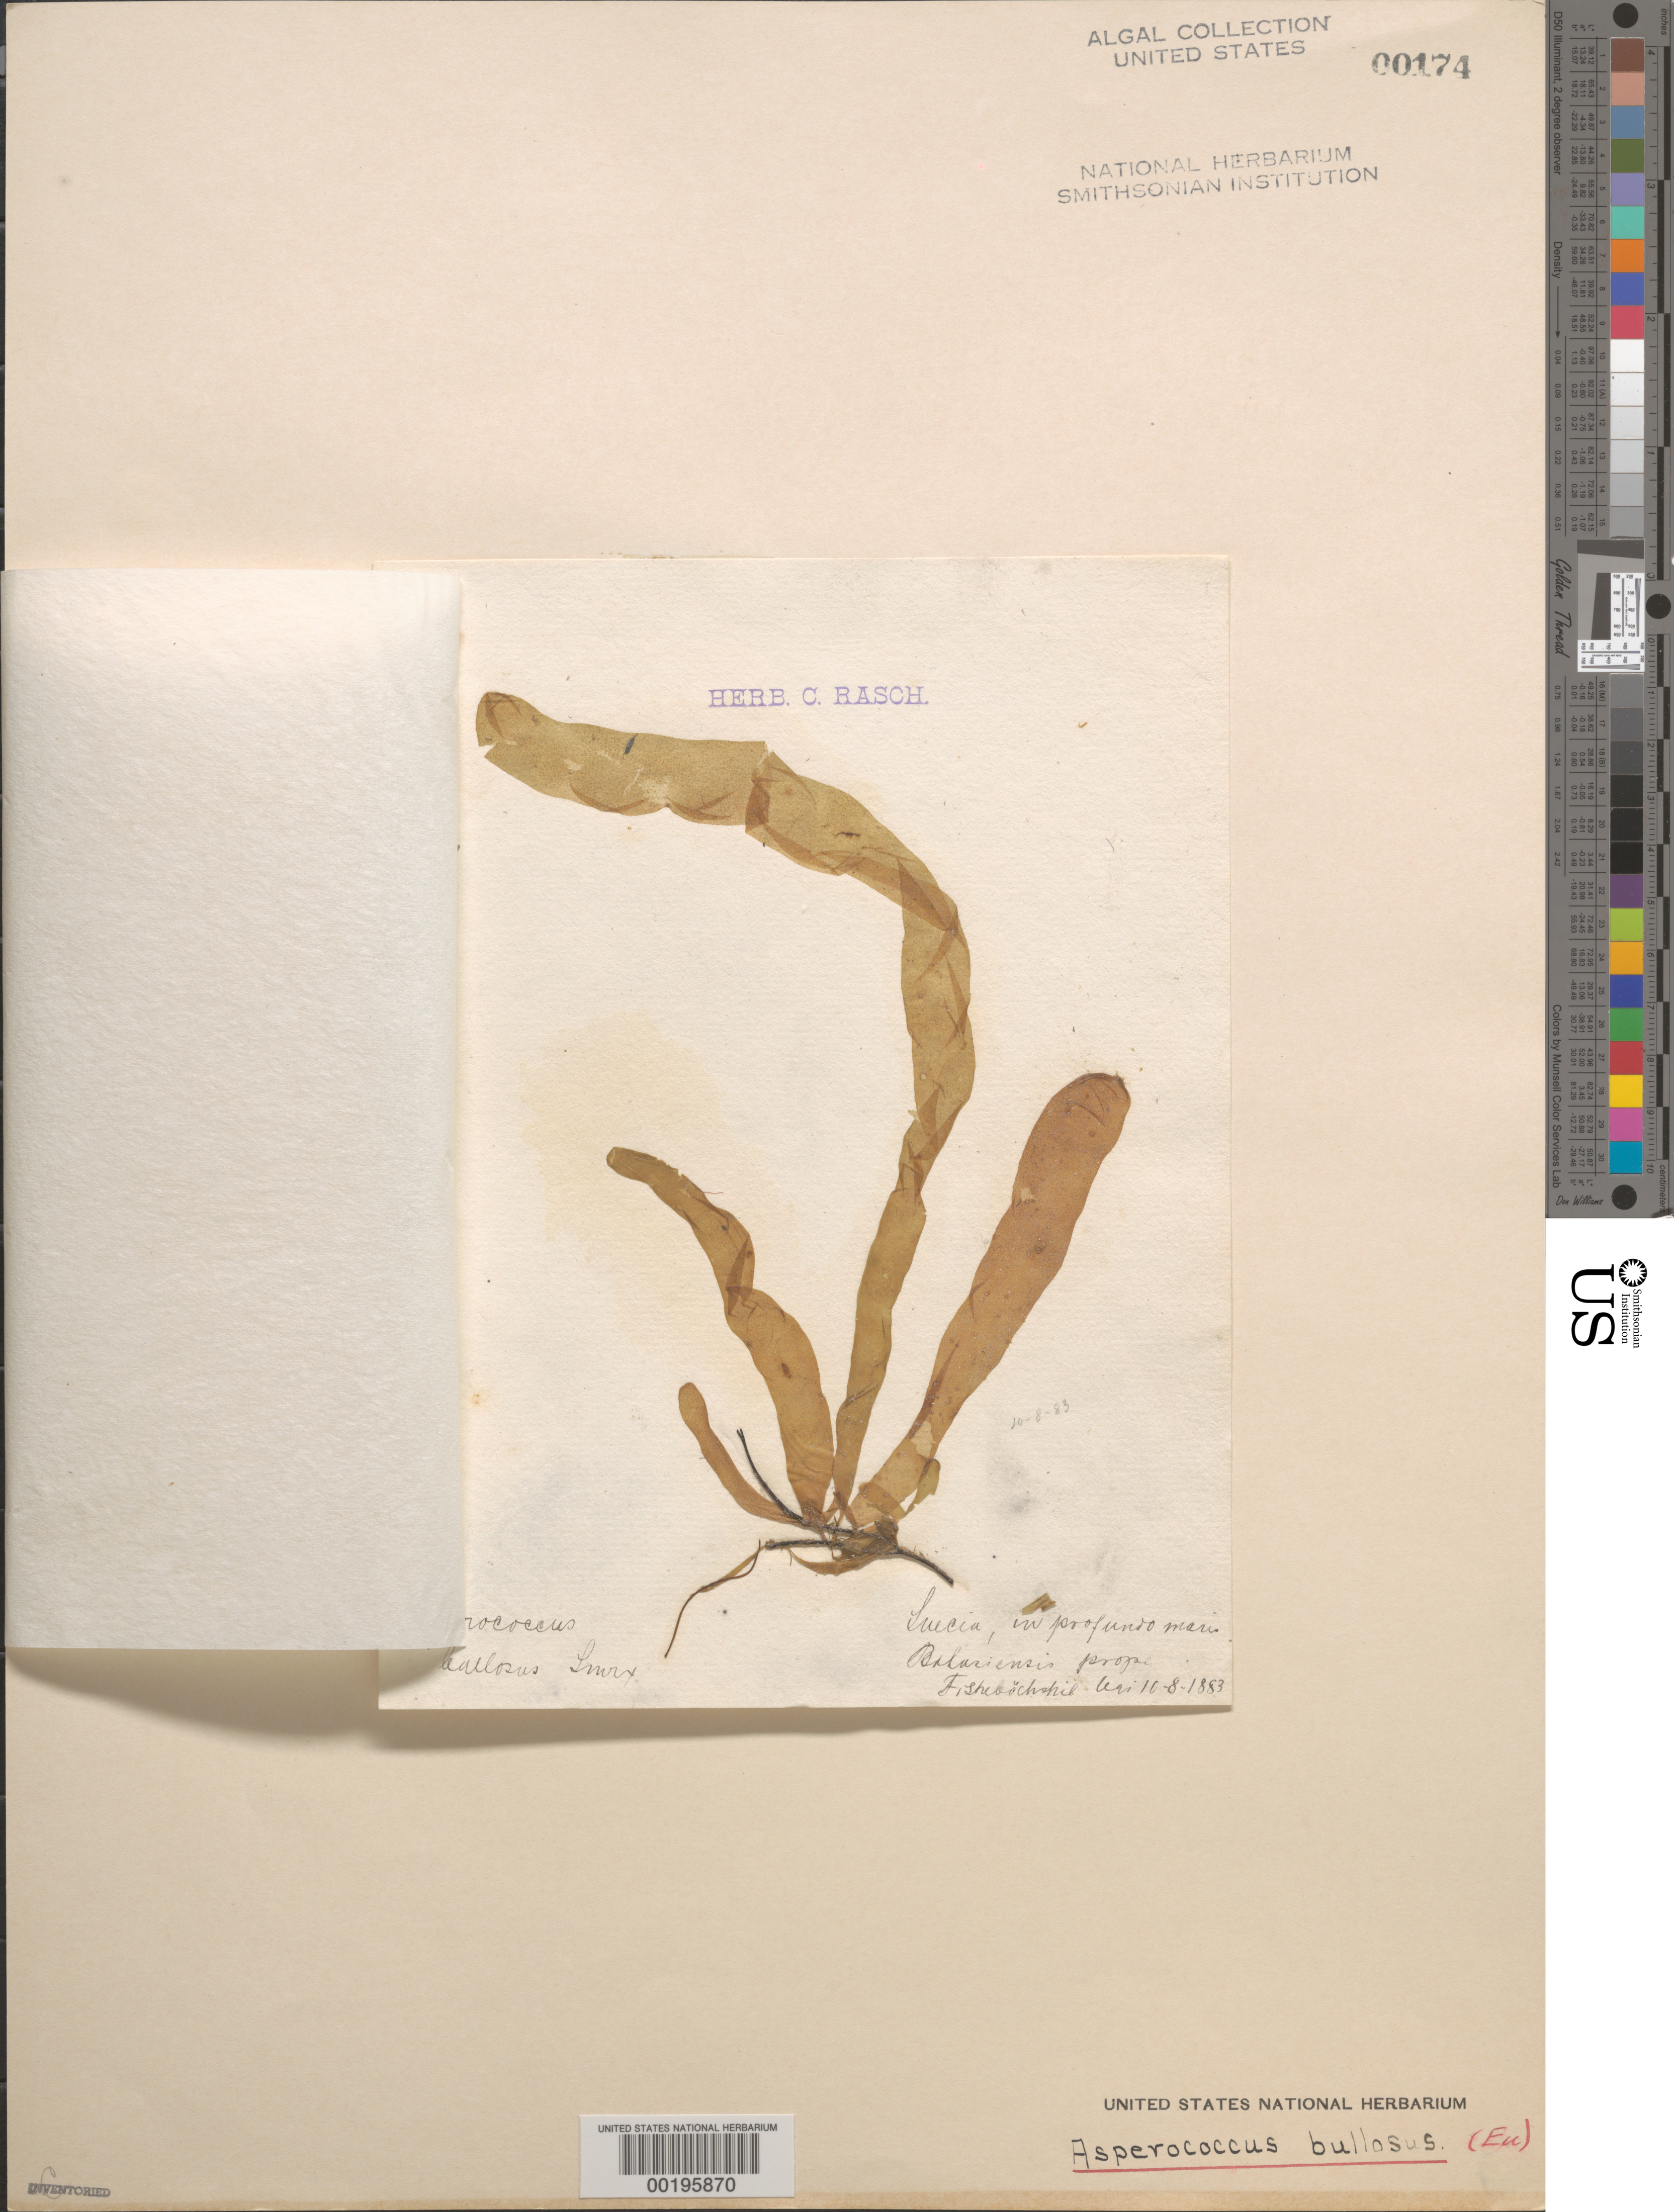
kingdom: Chromista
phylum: Ochrophyta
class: Phaeophyceae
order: Ectocarpales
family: Chordariaceae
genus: Asperococcus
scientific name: Asperococcus bullosus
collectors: C. Rasch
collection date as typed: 10 Aug 1883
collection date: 1883-08-10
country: Sweden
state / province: Västra Götaland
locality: Bohus bay (mari bahusiensis) near fiskebackskil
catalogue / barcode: US 174